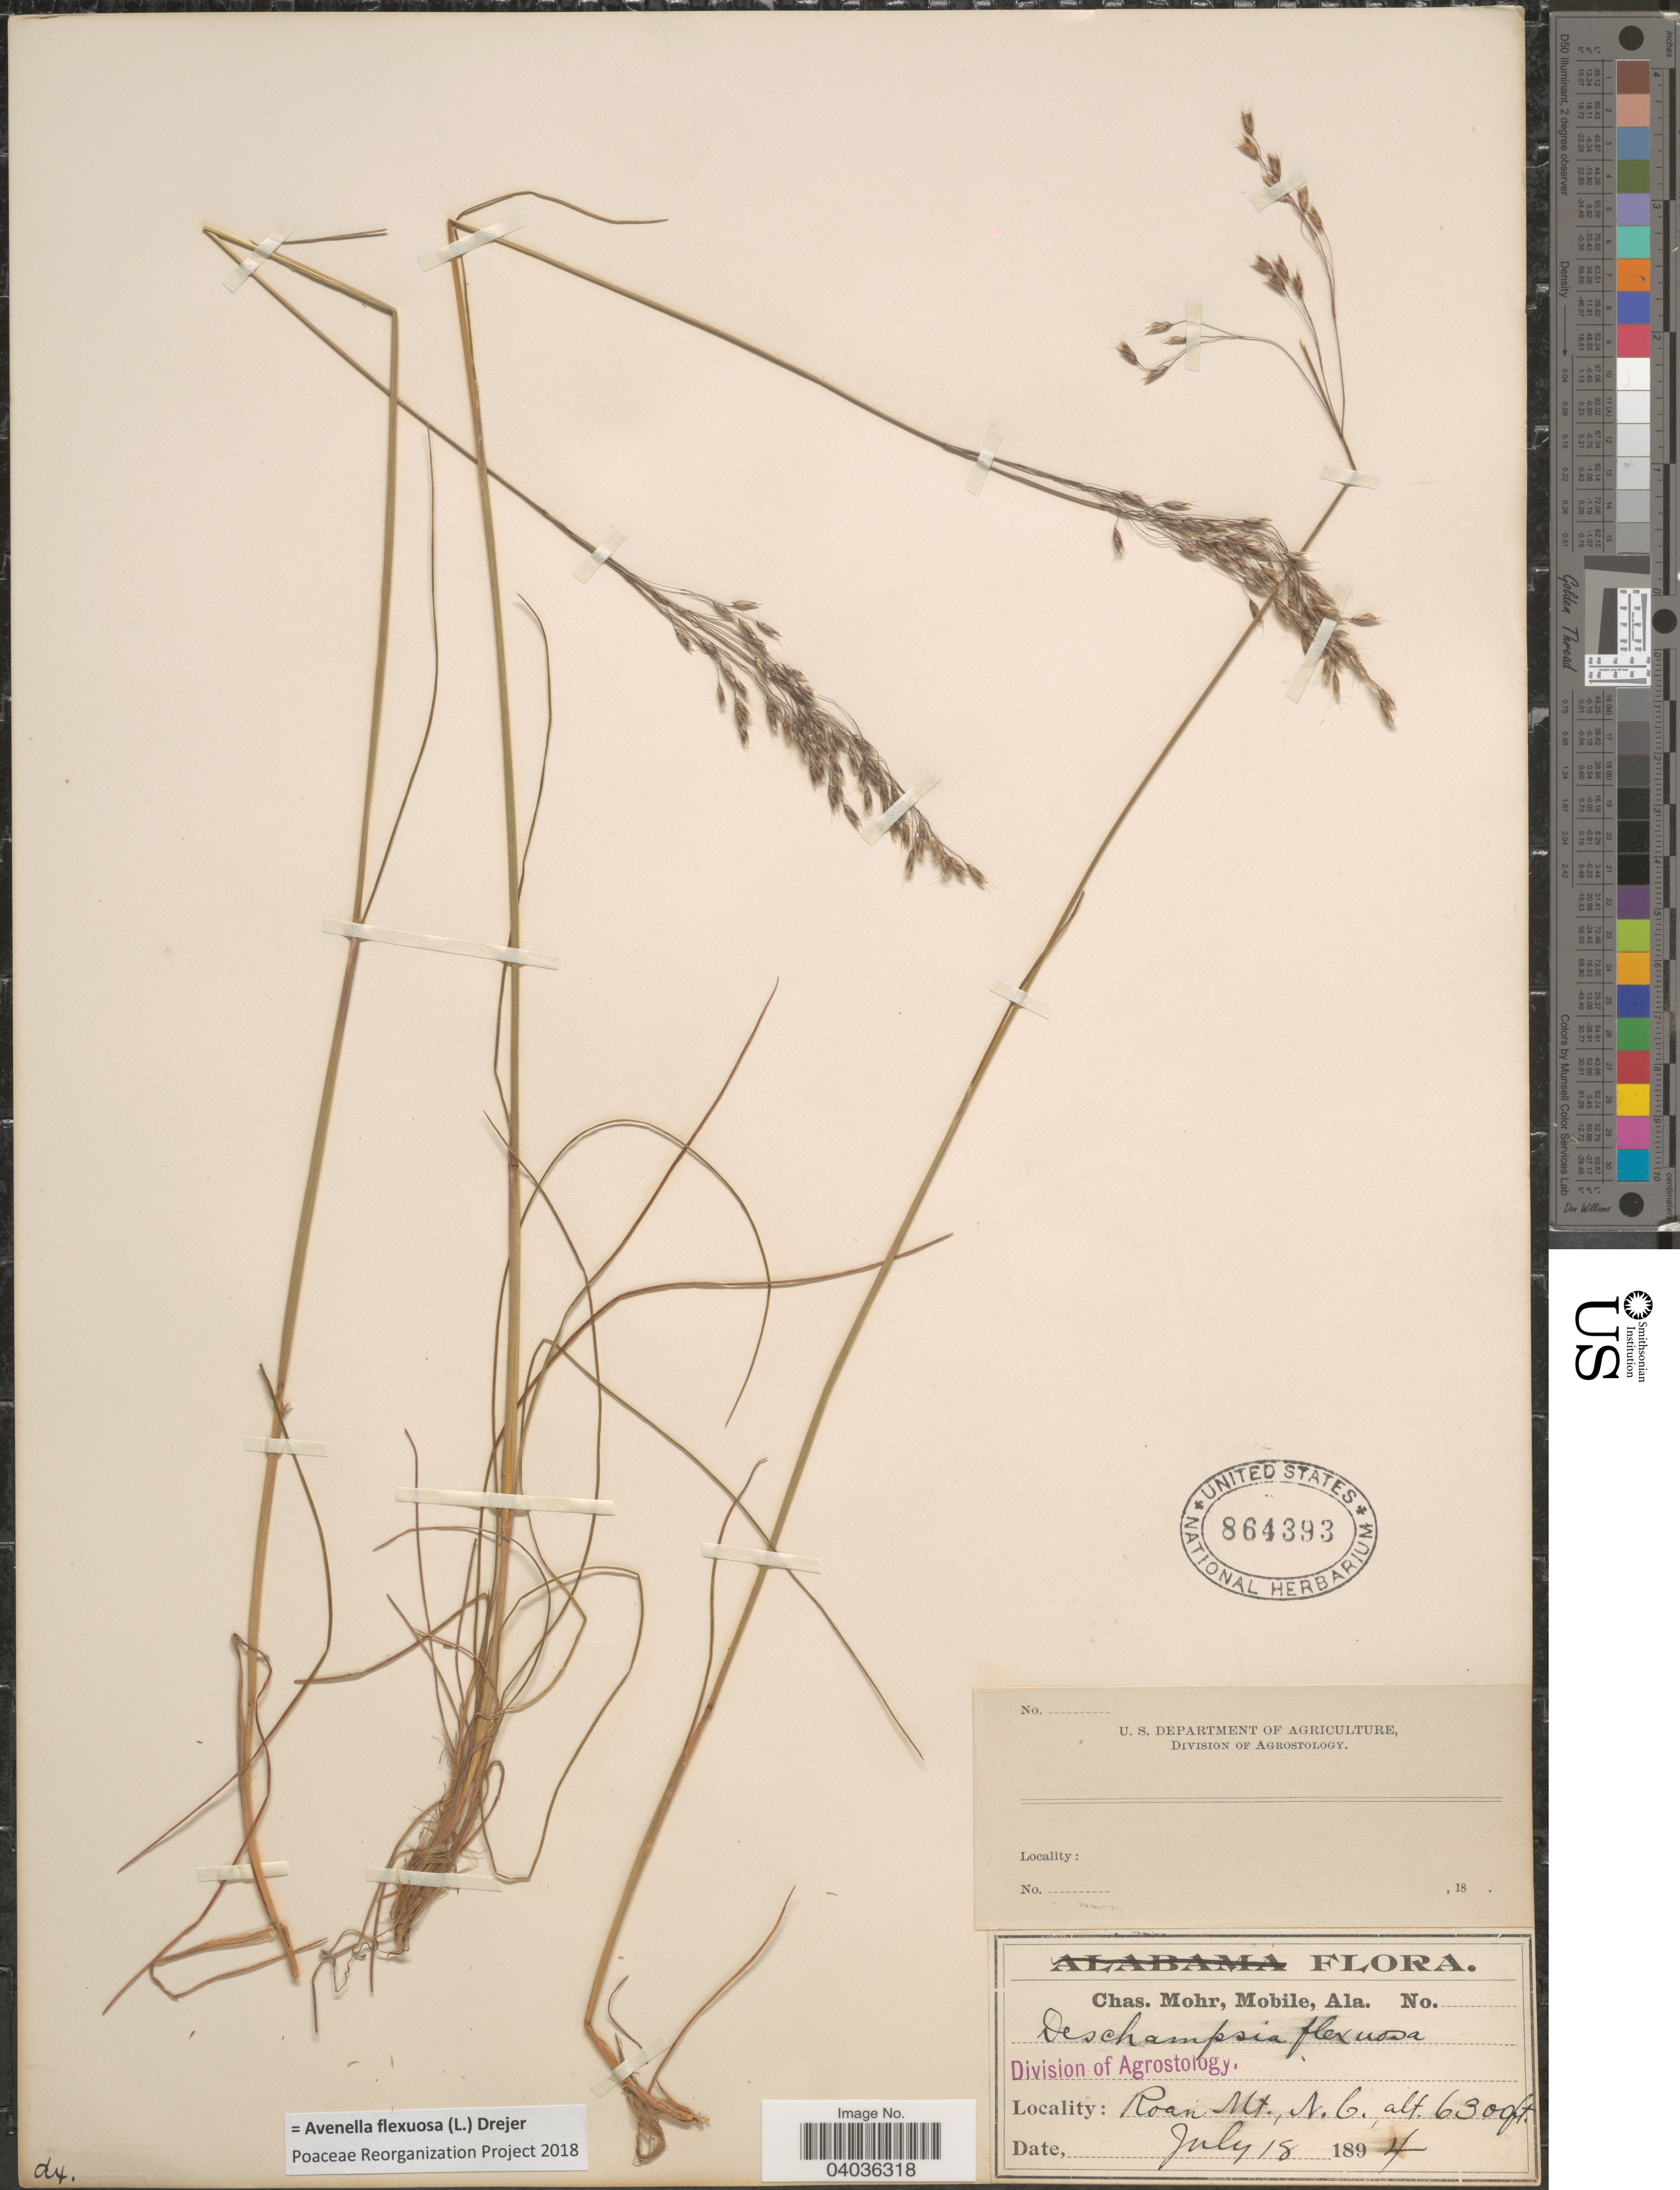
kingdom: Plantae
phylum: Tracheophyta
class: Liliopsida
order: Poales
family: Poaceae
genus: Avenella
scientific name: Avenella flexuosa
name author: (L.) Drejer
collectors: Mohr, C. T. (herbarium)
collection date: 1894-07-18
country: United States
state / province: North Carolina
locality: Roan Mt.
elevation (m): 1920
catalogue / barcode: US 864393